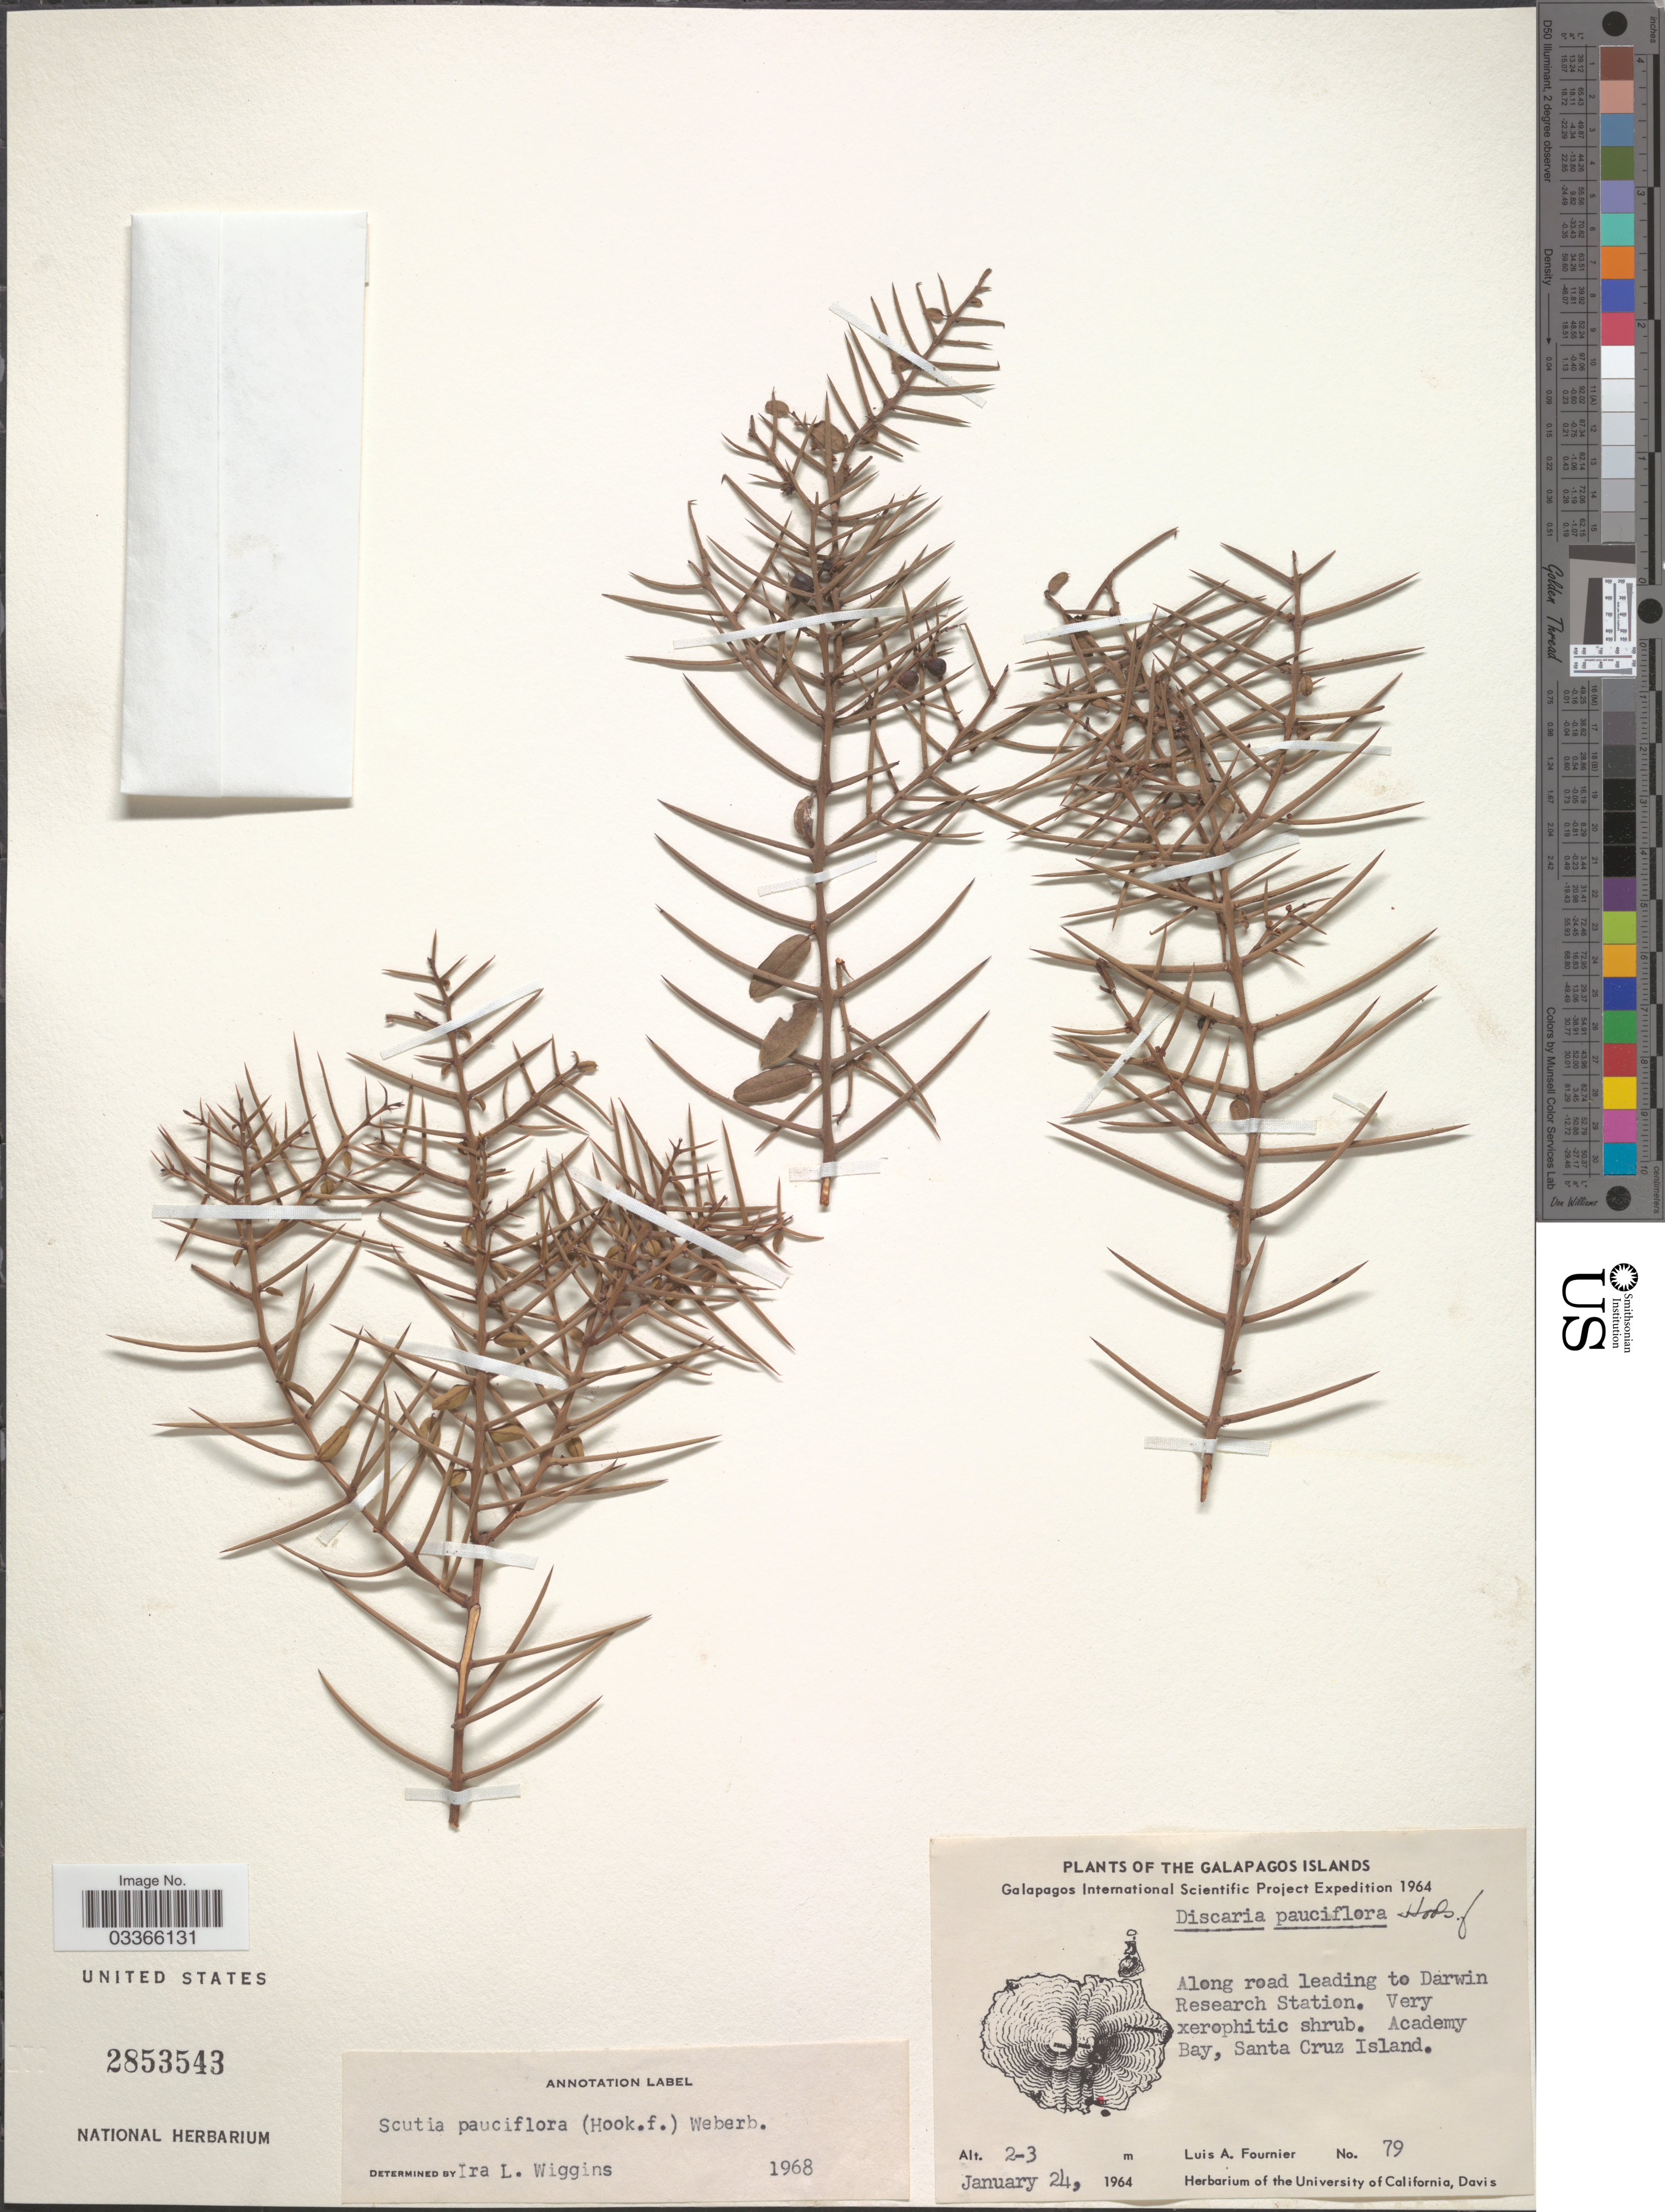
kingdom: Plantae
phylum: Tracheophyta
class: Magnoliopsida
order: Rosales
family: Rhamnaceae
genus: Scutia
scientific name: Scutia pauciflora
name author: (Hook. f.) Weberb.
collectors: L. A. Fournier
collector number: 79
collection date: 1964-01-24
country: Ecuador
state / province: Colón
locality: The Galapagos Islands, Along road leading to Darwin Research Station. Academy Bay, Santa Cruz Island.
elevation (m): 2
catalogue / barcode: US 2853543